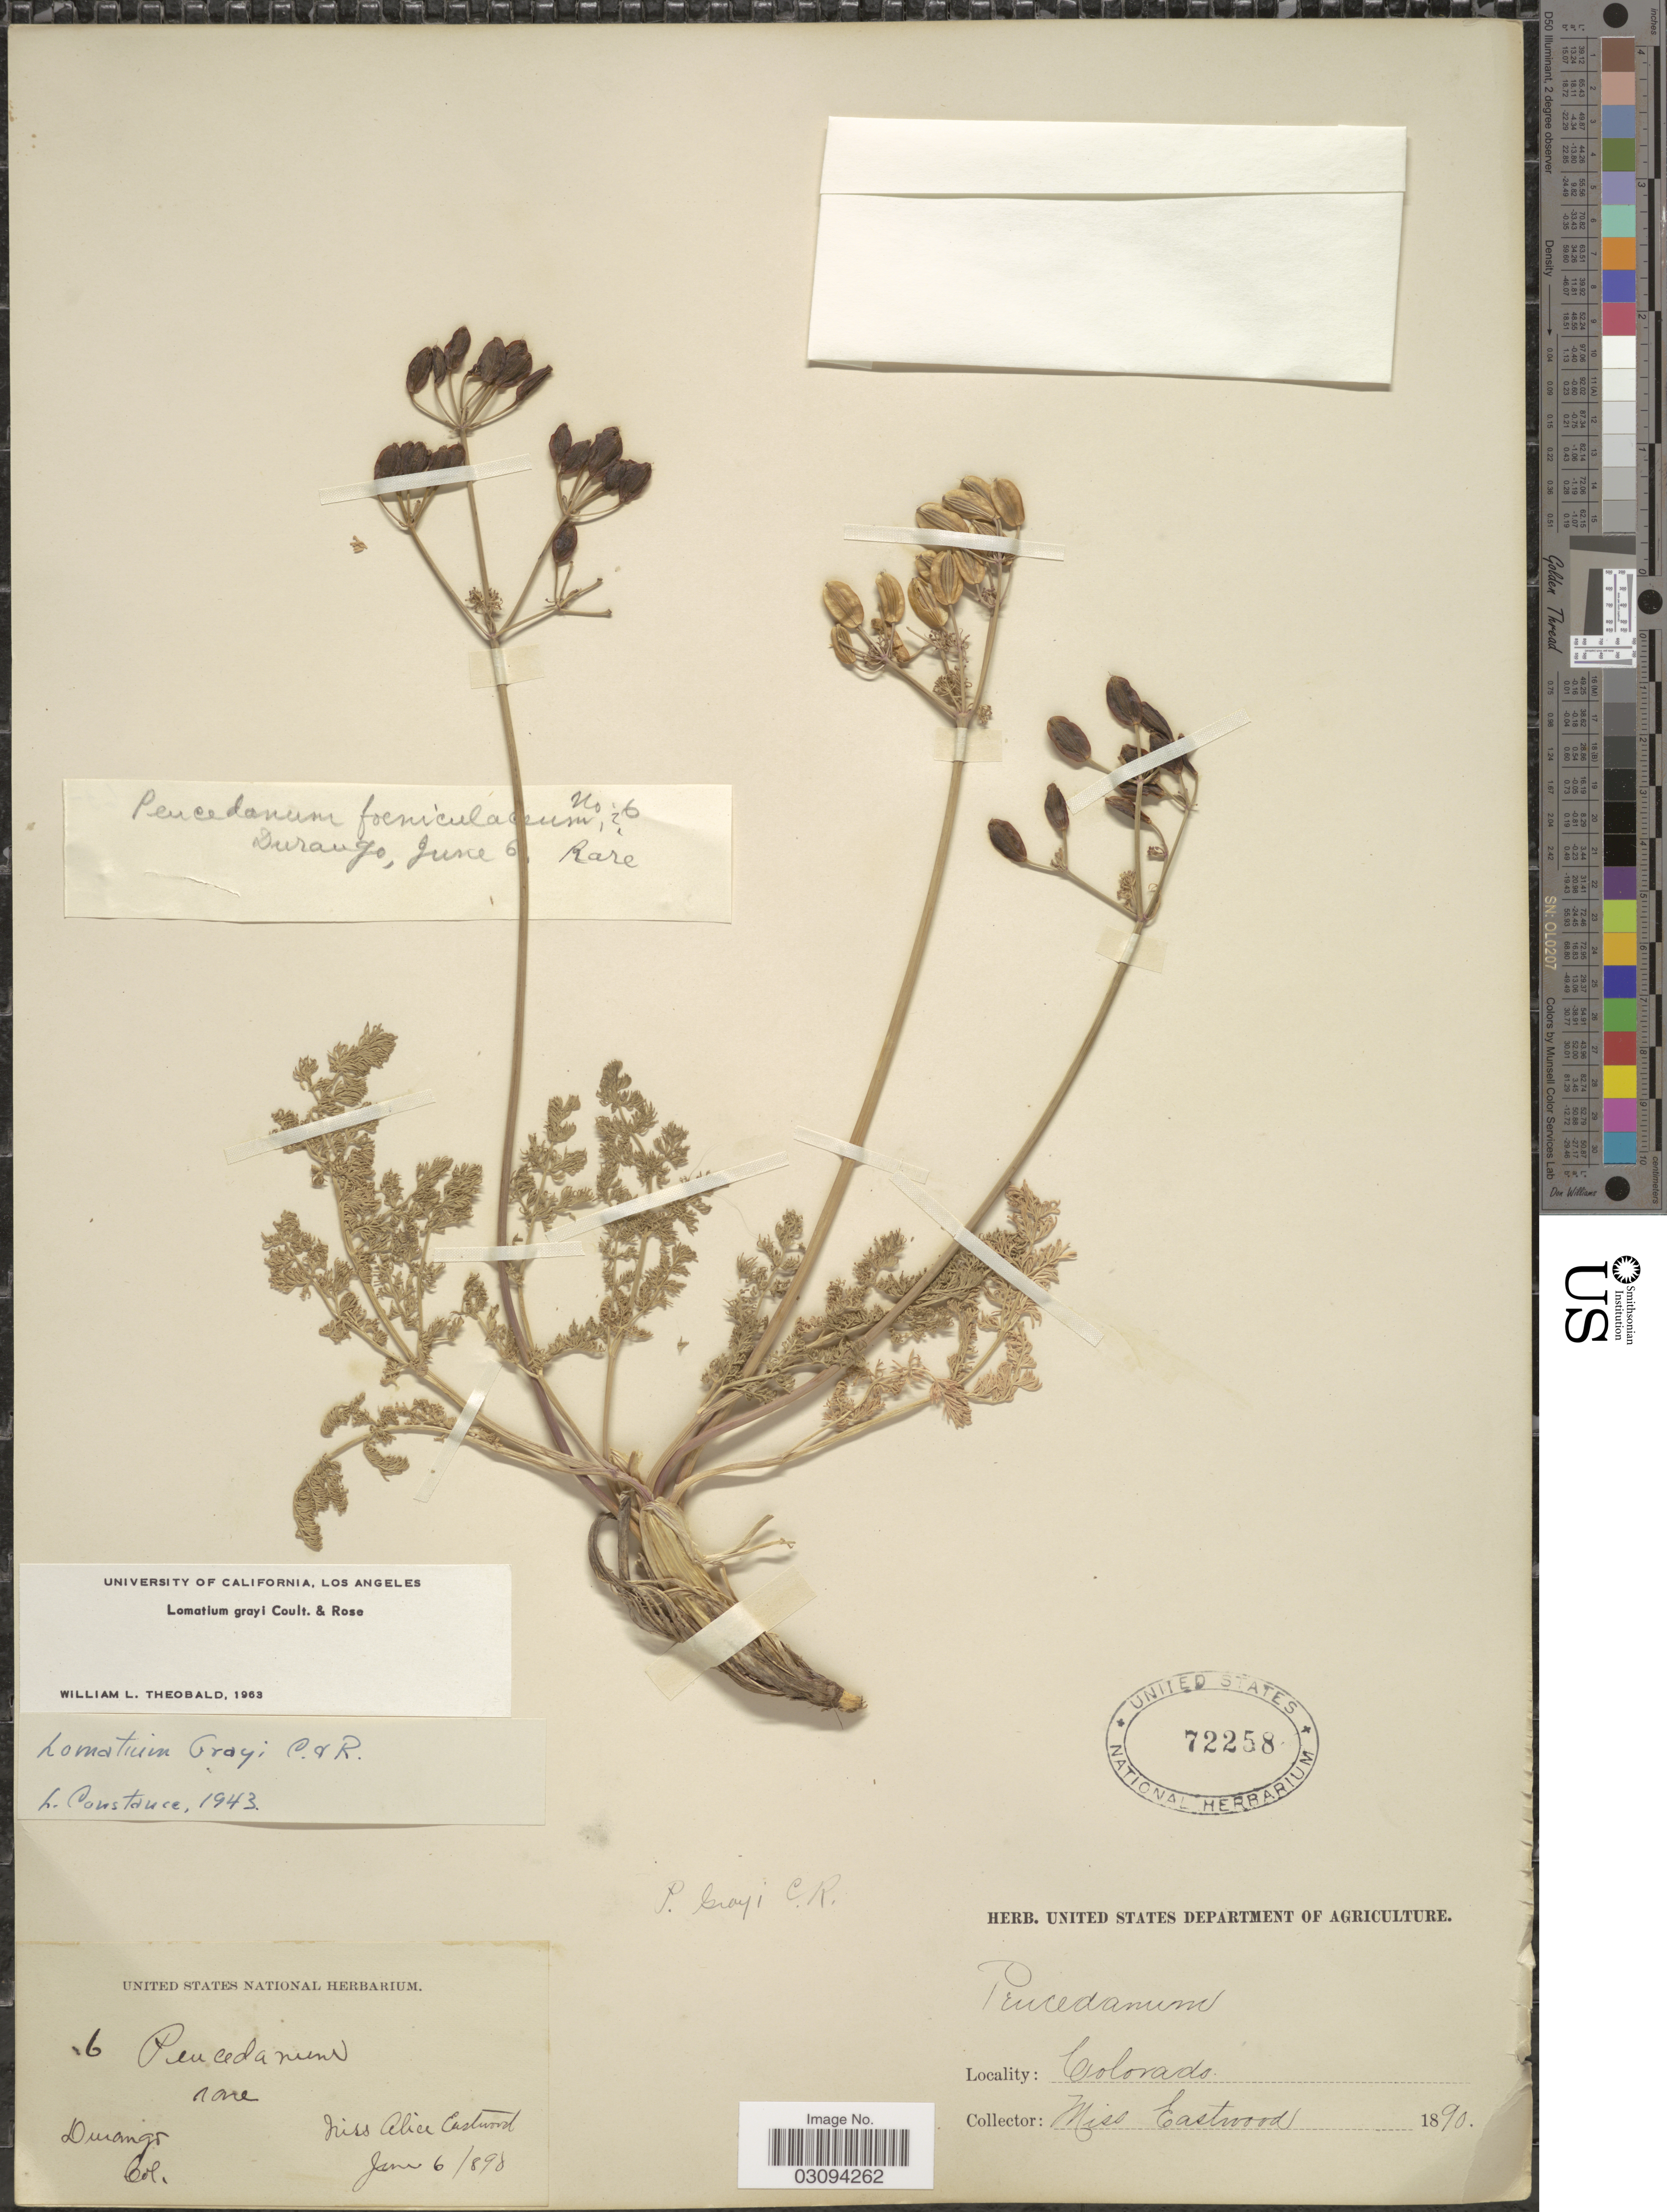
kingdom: Plantae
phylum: Tracheophyta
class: Magnoliopsida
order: Apiales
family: Apiaceae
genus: Lomatium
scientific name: Lomatium grayi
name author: (J.M. Coult. & Rose) J.M. Coult. & Rose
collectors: A. Eastwood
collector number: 6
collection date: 1890-06-06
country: United States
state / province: Colorado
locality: Durango, Col.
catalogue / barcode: US 72258